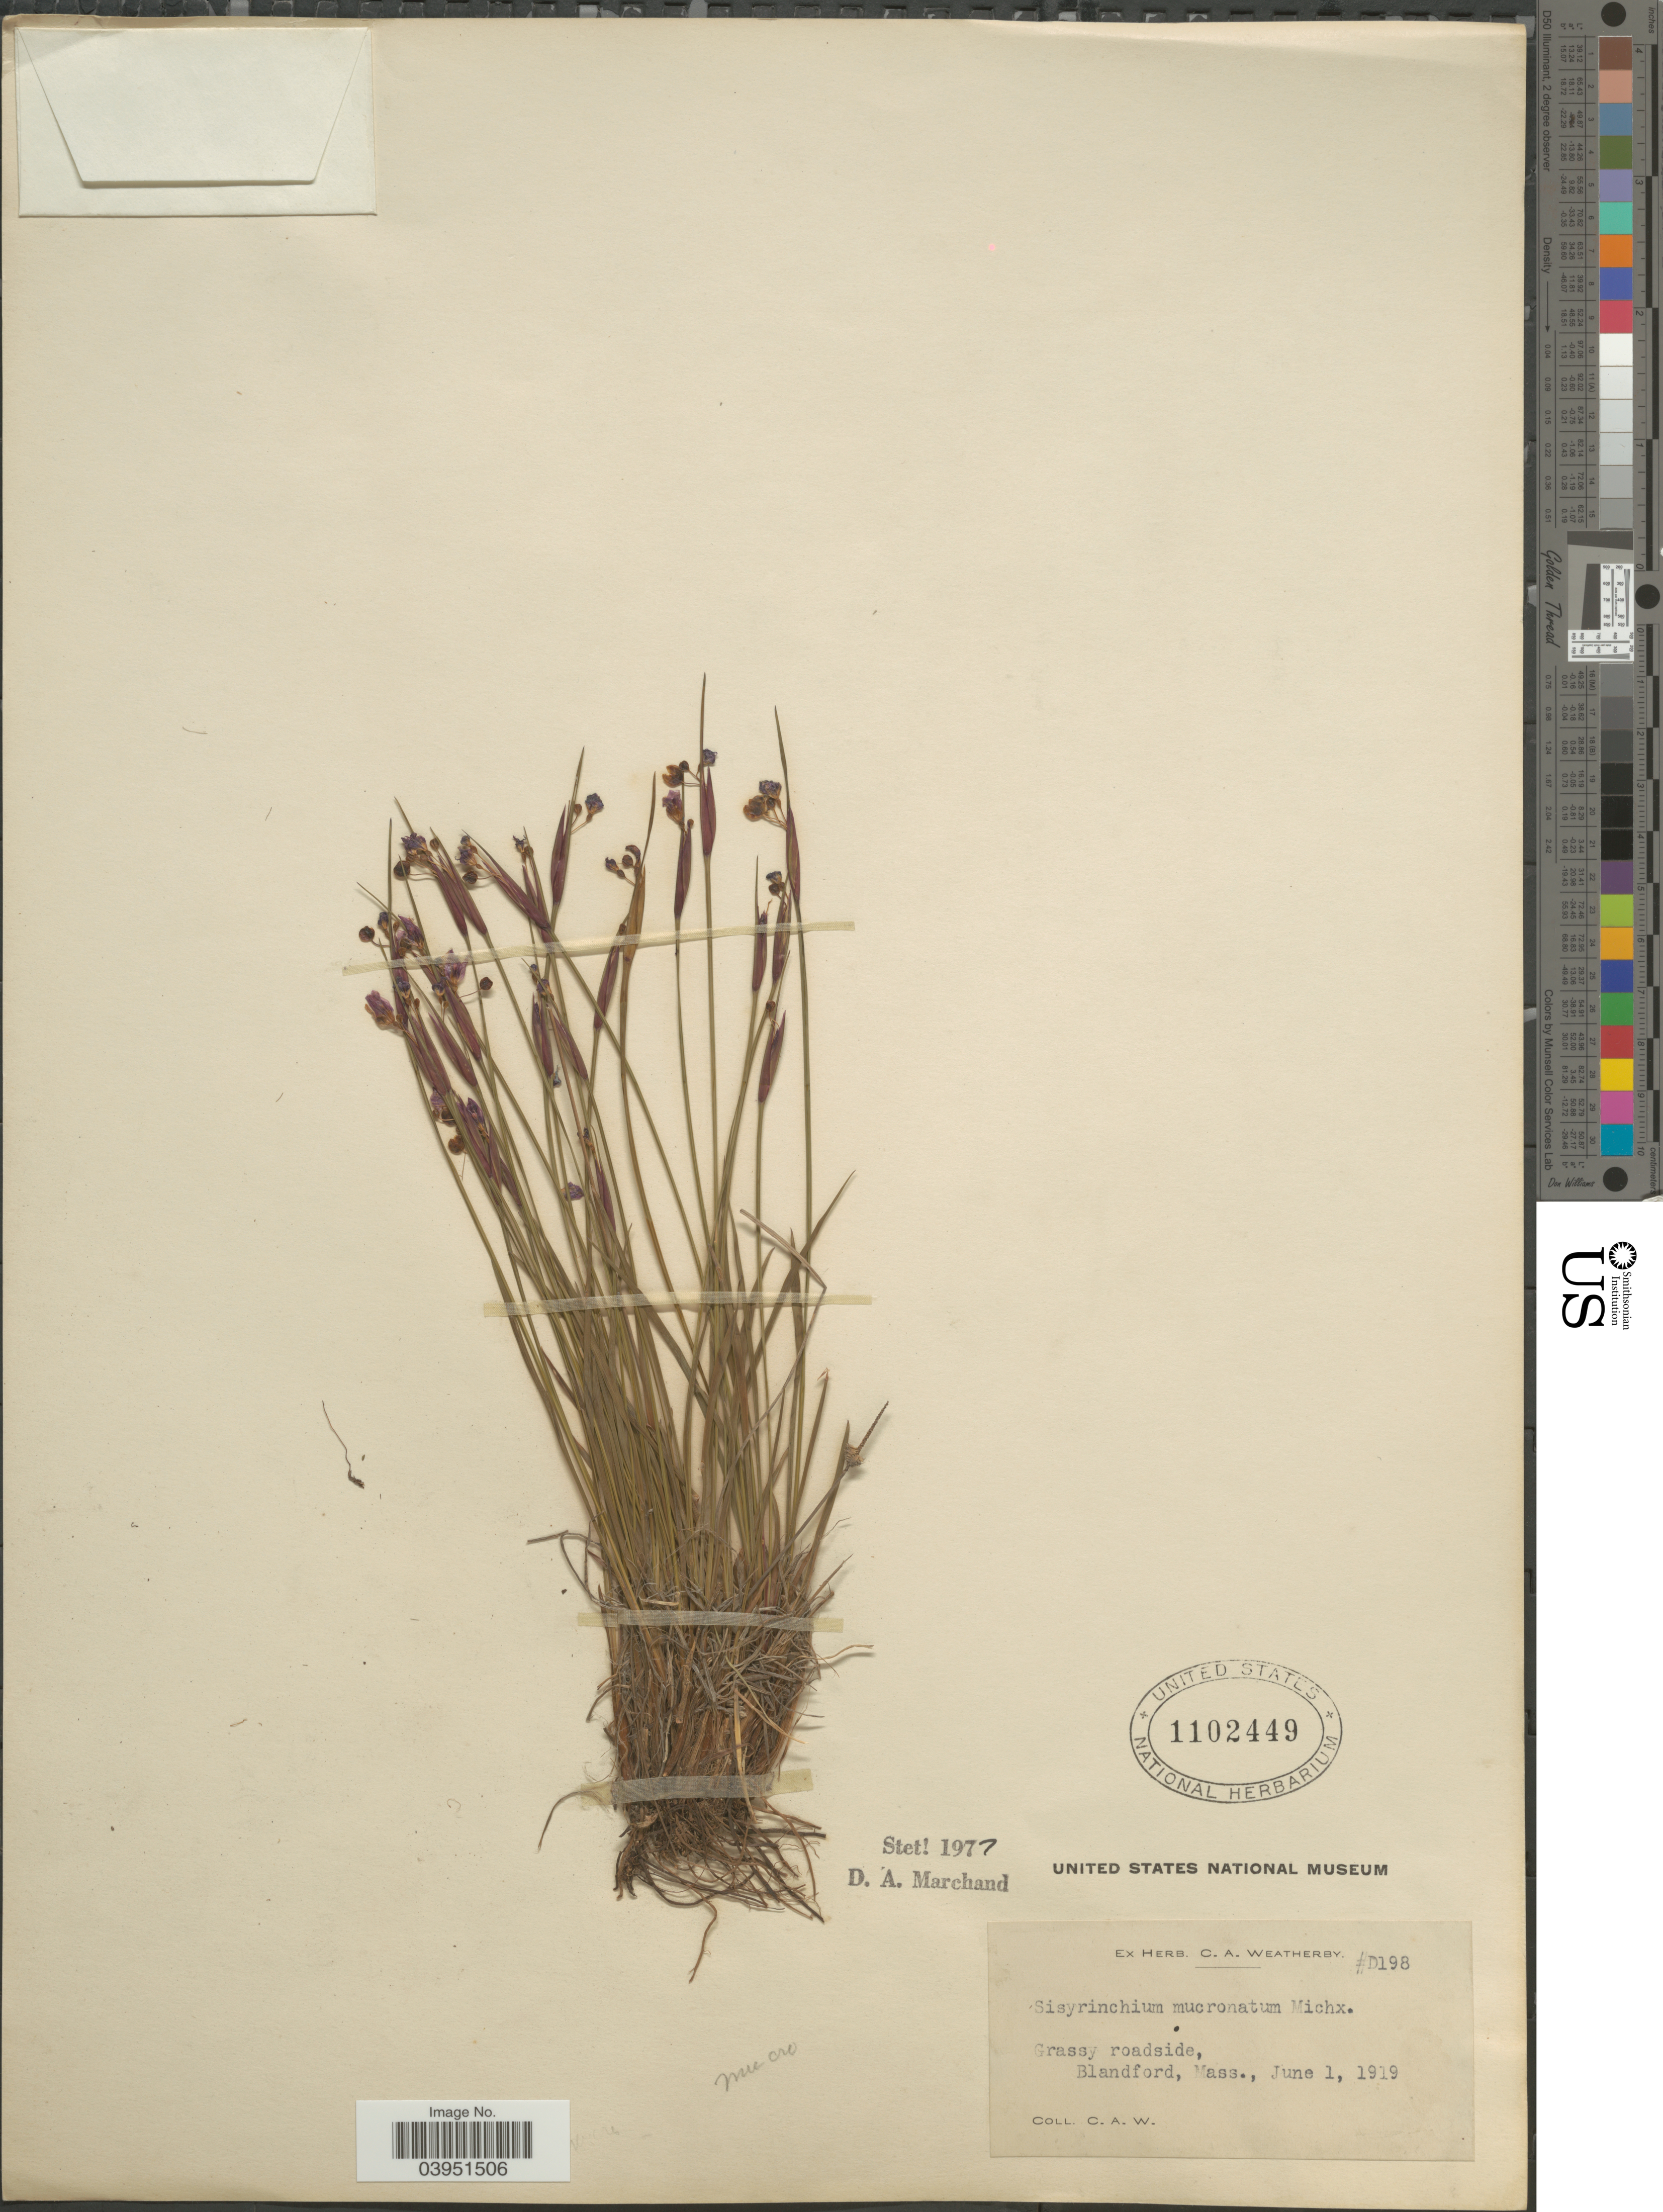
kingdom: Plantae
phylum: Tracheophyta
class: Liliopsida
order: Asparagales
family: Iridaceae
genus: Sisyrinchium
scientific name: Sisyrinchium mucronatum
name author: Michx.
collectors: C. A. Weatherby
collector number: D198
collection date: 1919-06-01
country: United States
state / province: Massachusetts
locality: Blandford.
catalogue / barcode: US 1102449